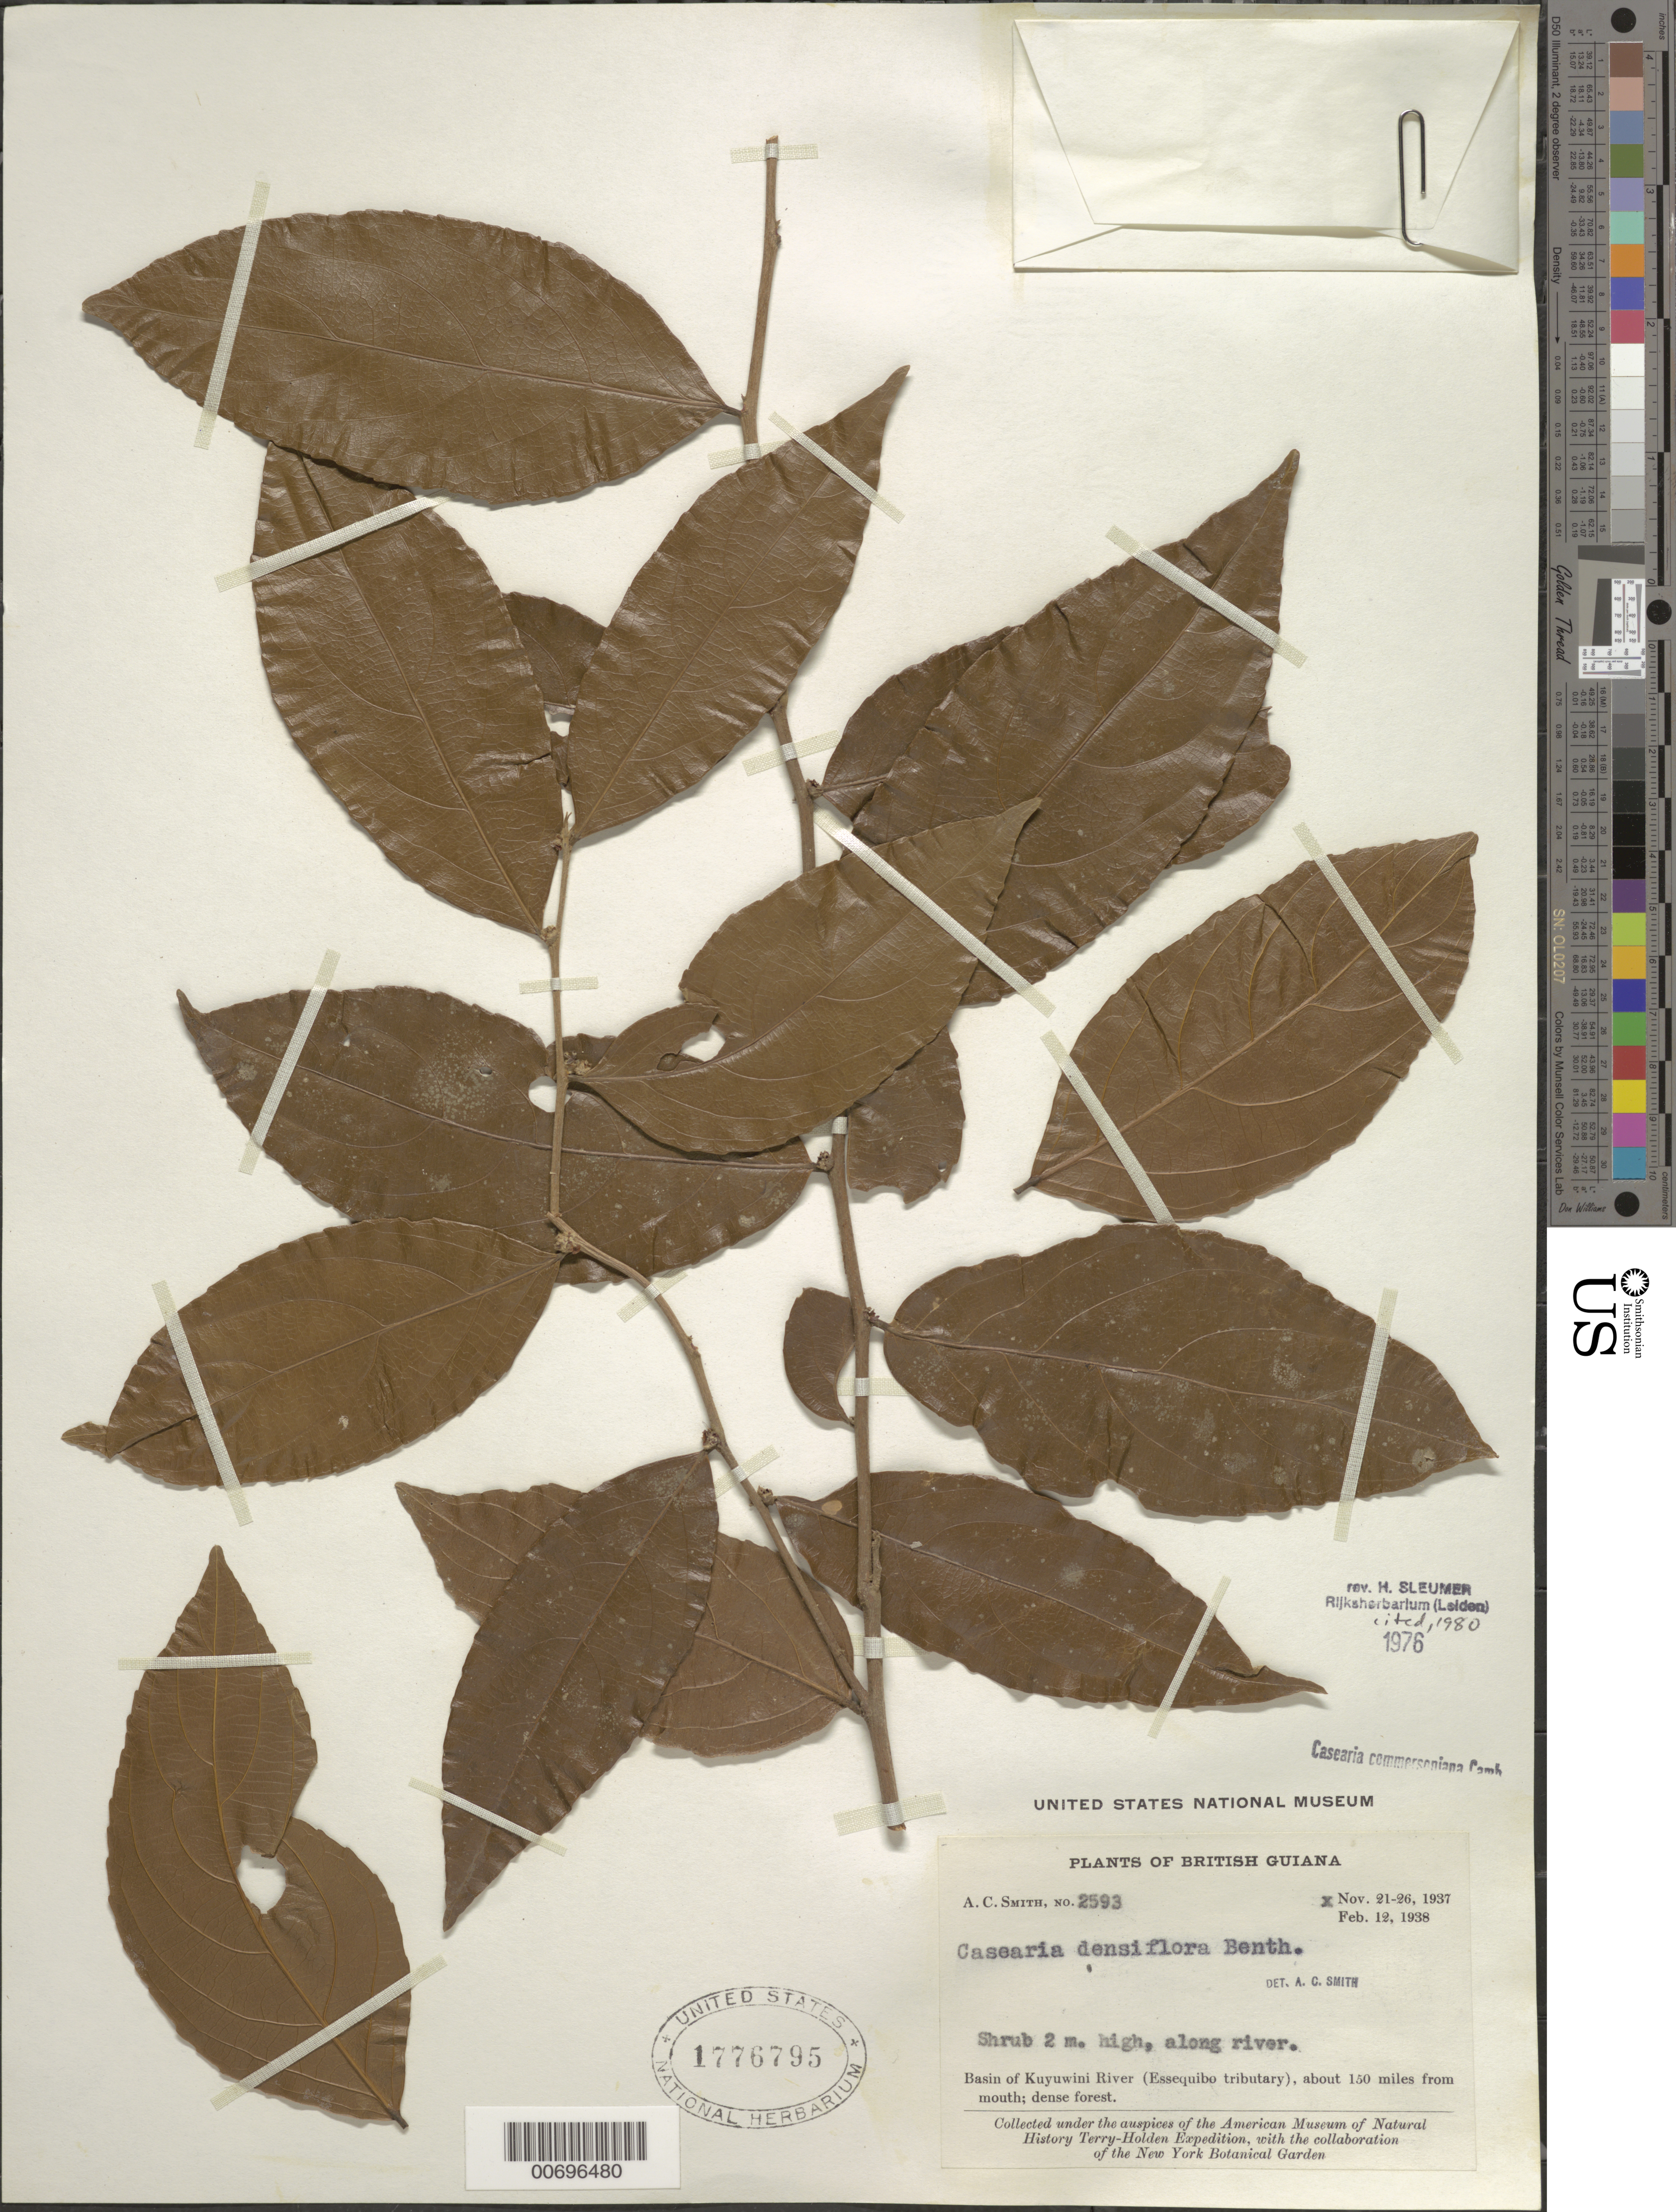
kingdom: Plantae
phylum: Tracheophyta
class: Magnoliopsida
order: Malpighiales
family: Salicaceae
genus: Piparea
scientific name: Piparea dentata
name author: Aubl.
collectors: A. C. Smith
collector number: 2593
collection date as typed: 21-Nov-37 to 26-Nov-37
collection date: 1937-11-21/1937-11-26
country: Guyana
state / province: U. Takutu-U. Essequibo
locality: Kuyuwini River Basin (Essequibo River tributary), about 150 mi. from mouth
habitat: Dense forest, along river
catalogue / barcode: US 1776795